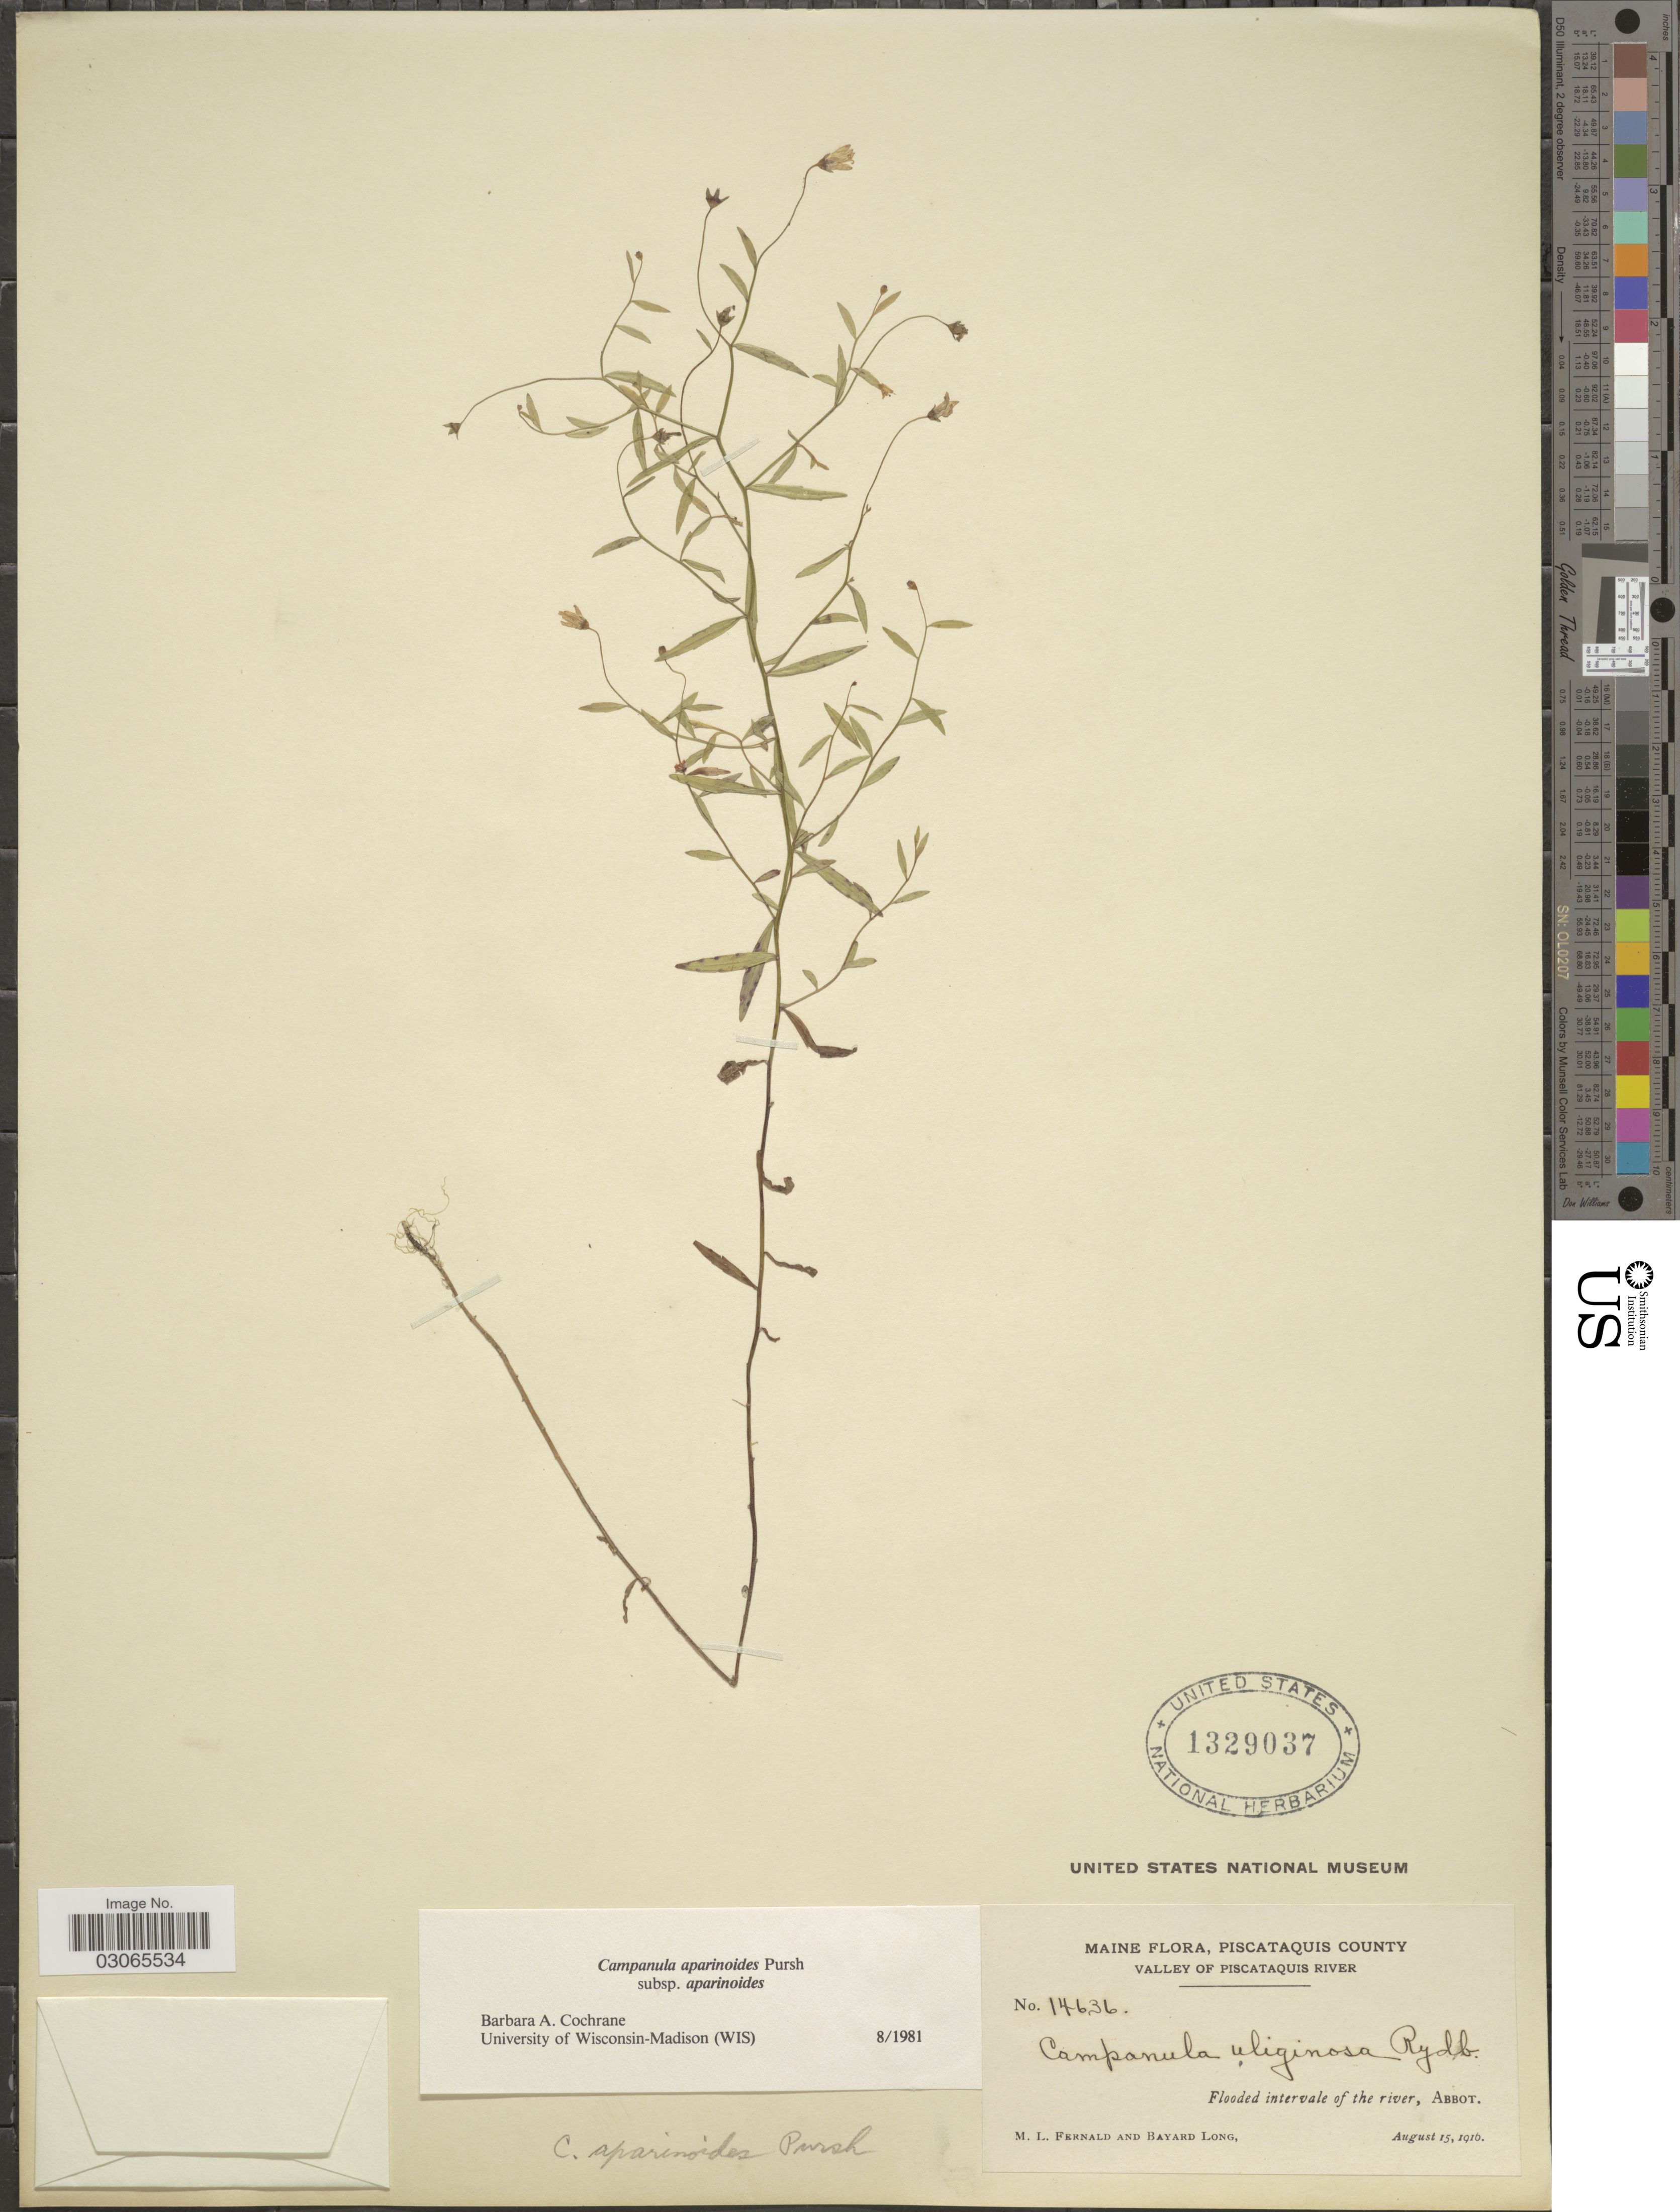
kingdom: Plantae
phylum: Tracheophyta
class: Magnoliopsida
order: Asterales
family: Campanulaceae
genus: Campanula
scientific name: Campanula aparinoides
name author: Pursh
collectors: M. L. Fernald & B. Long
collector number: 14636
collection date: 1916-08-15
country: United States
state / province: Maine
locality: Piscataquis County, Valley of Piscataquis River. Flooded intervale of the river, Abbot.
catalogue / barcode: US 1329037